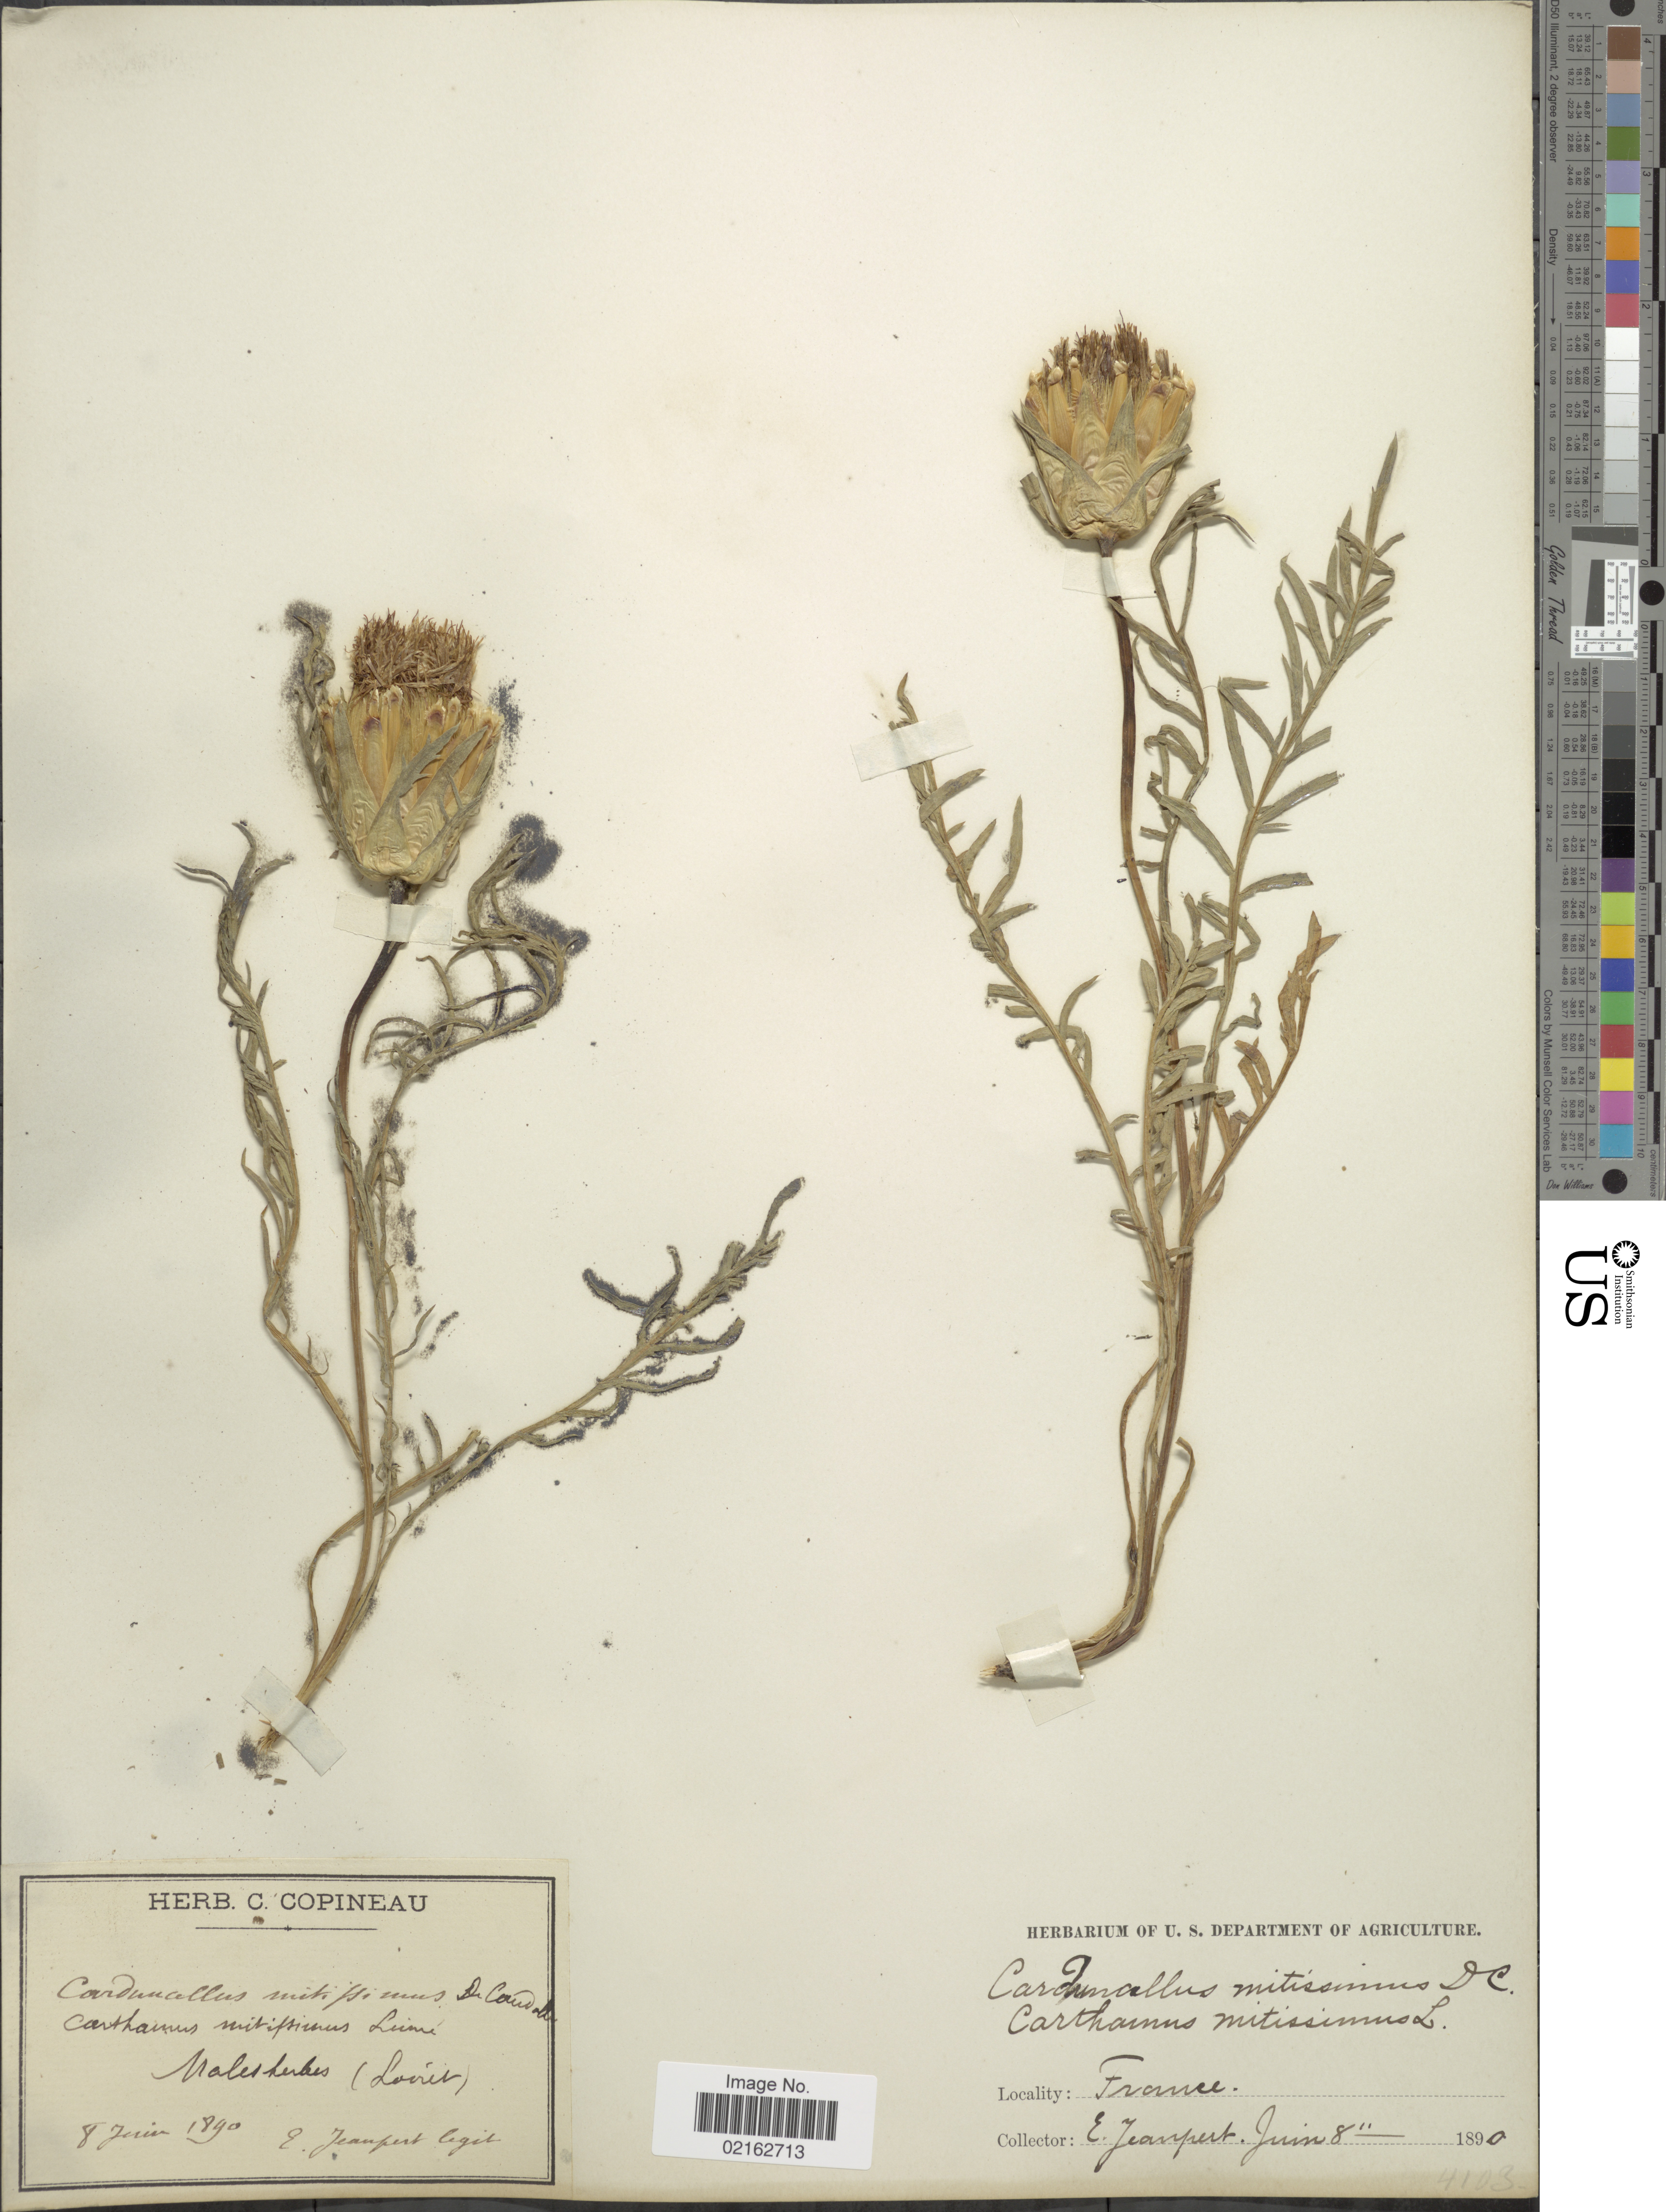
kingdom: Plantae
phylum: Tracheophyta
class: Magnoliopsida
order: Asterales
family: Asteraceae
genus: Carduncellus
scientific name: Carduncellus mitissimus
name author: DC.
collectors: E. Jeanpert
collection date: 1890-06-08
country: France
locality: Malesherbes (Loiret) [interpreted]